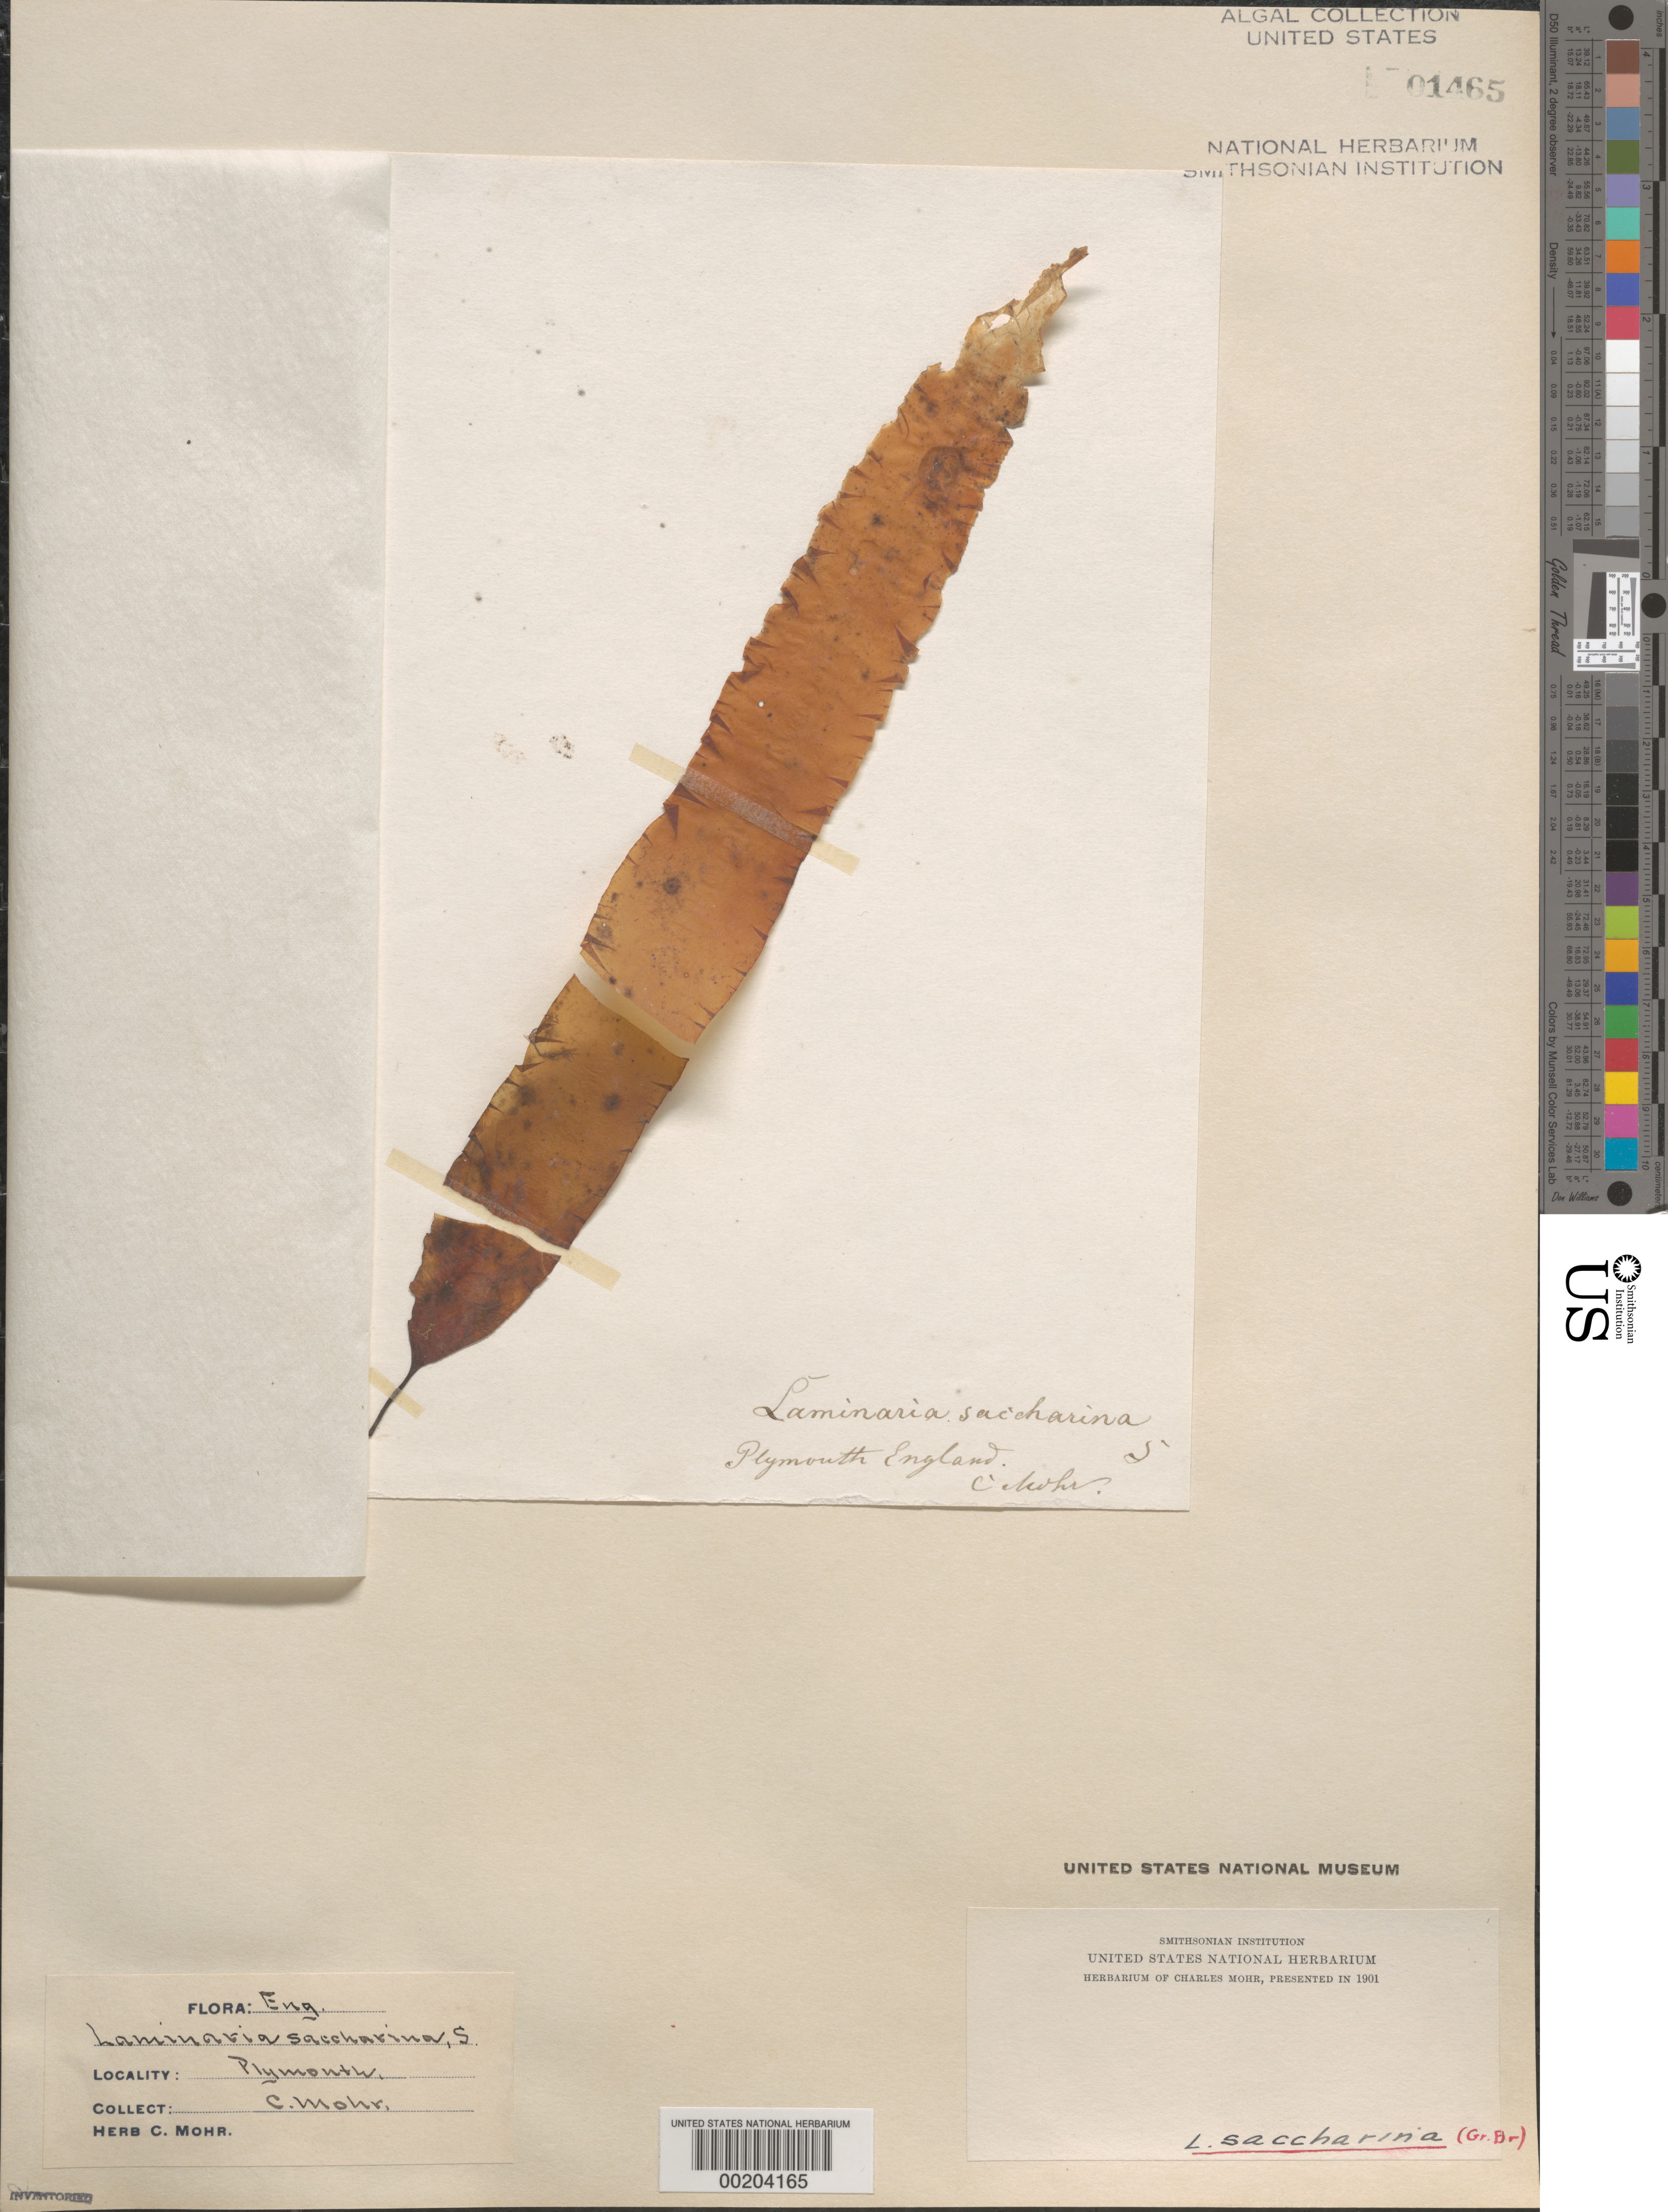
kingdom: Chromista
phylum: Ochrophyta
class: Phaeophyceae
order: Laminariales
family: Laminariaceae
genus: Saccharina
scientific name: Saccharina latissima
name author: C.E. Lane et al.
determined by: Algae name updating Project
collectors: C. T. Mohr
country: United Kingdom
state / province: England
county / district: Devon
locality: Plymouth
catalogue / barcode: US 1465